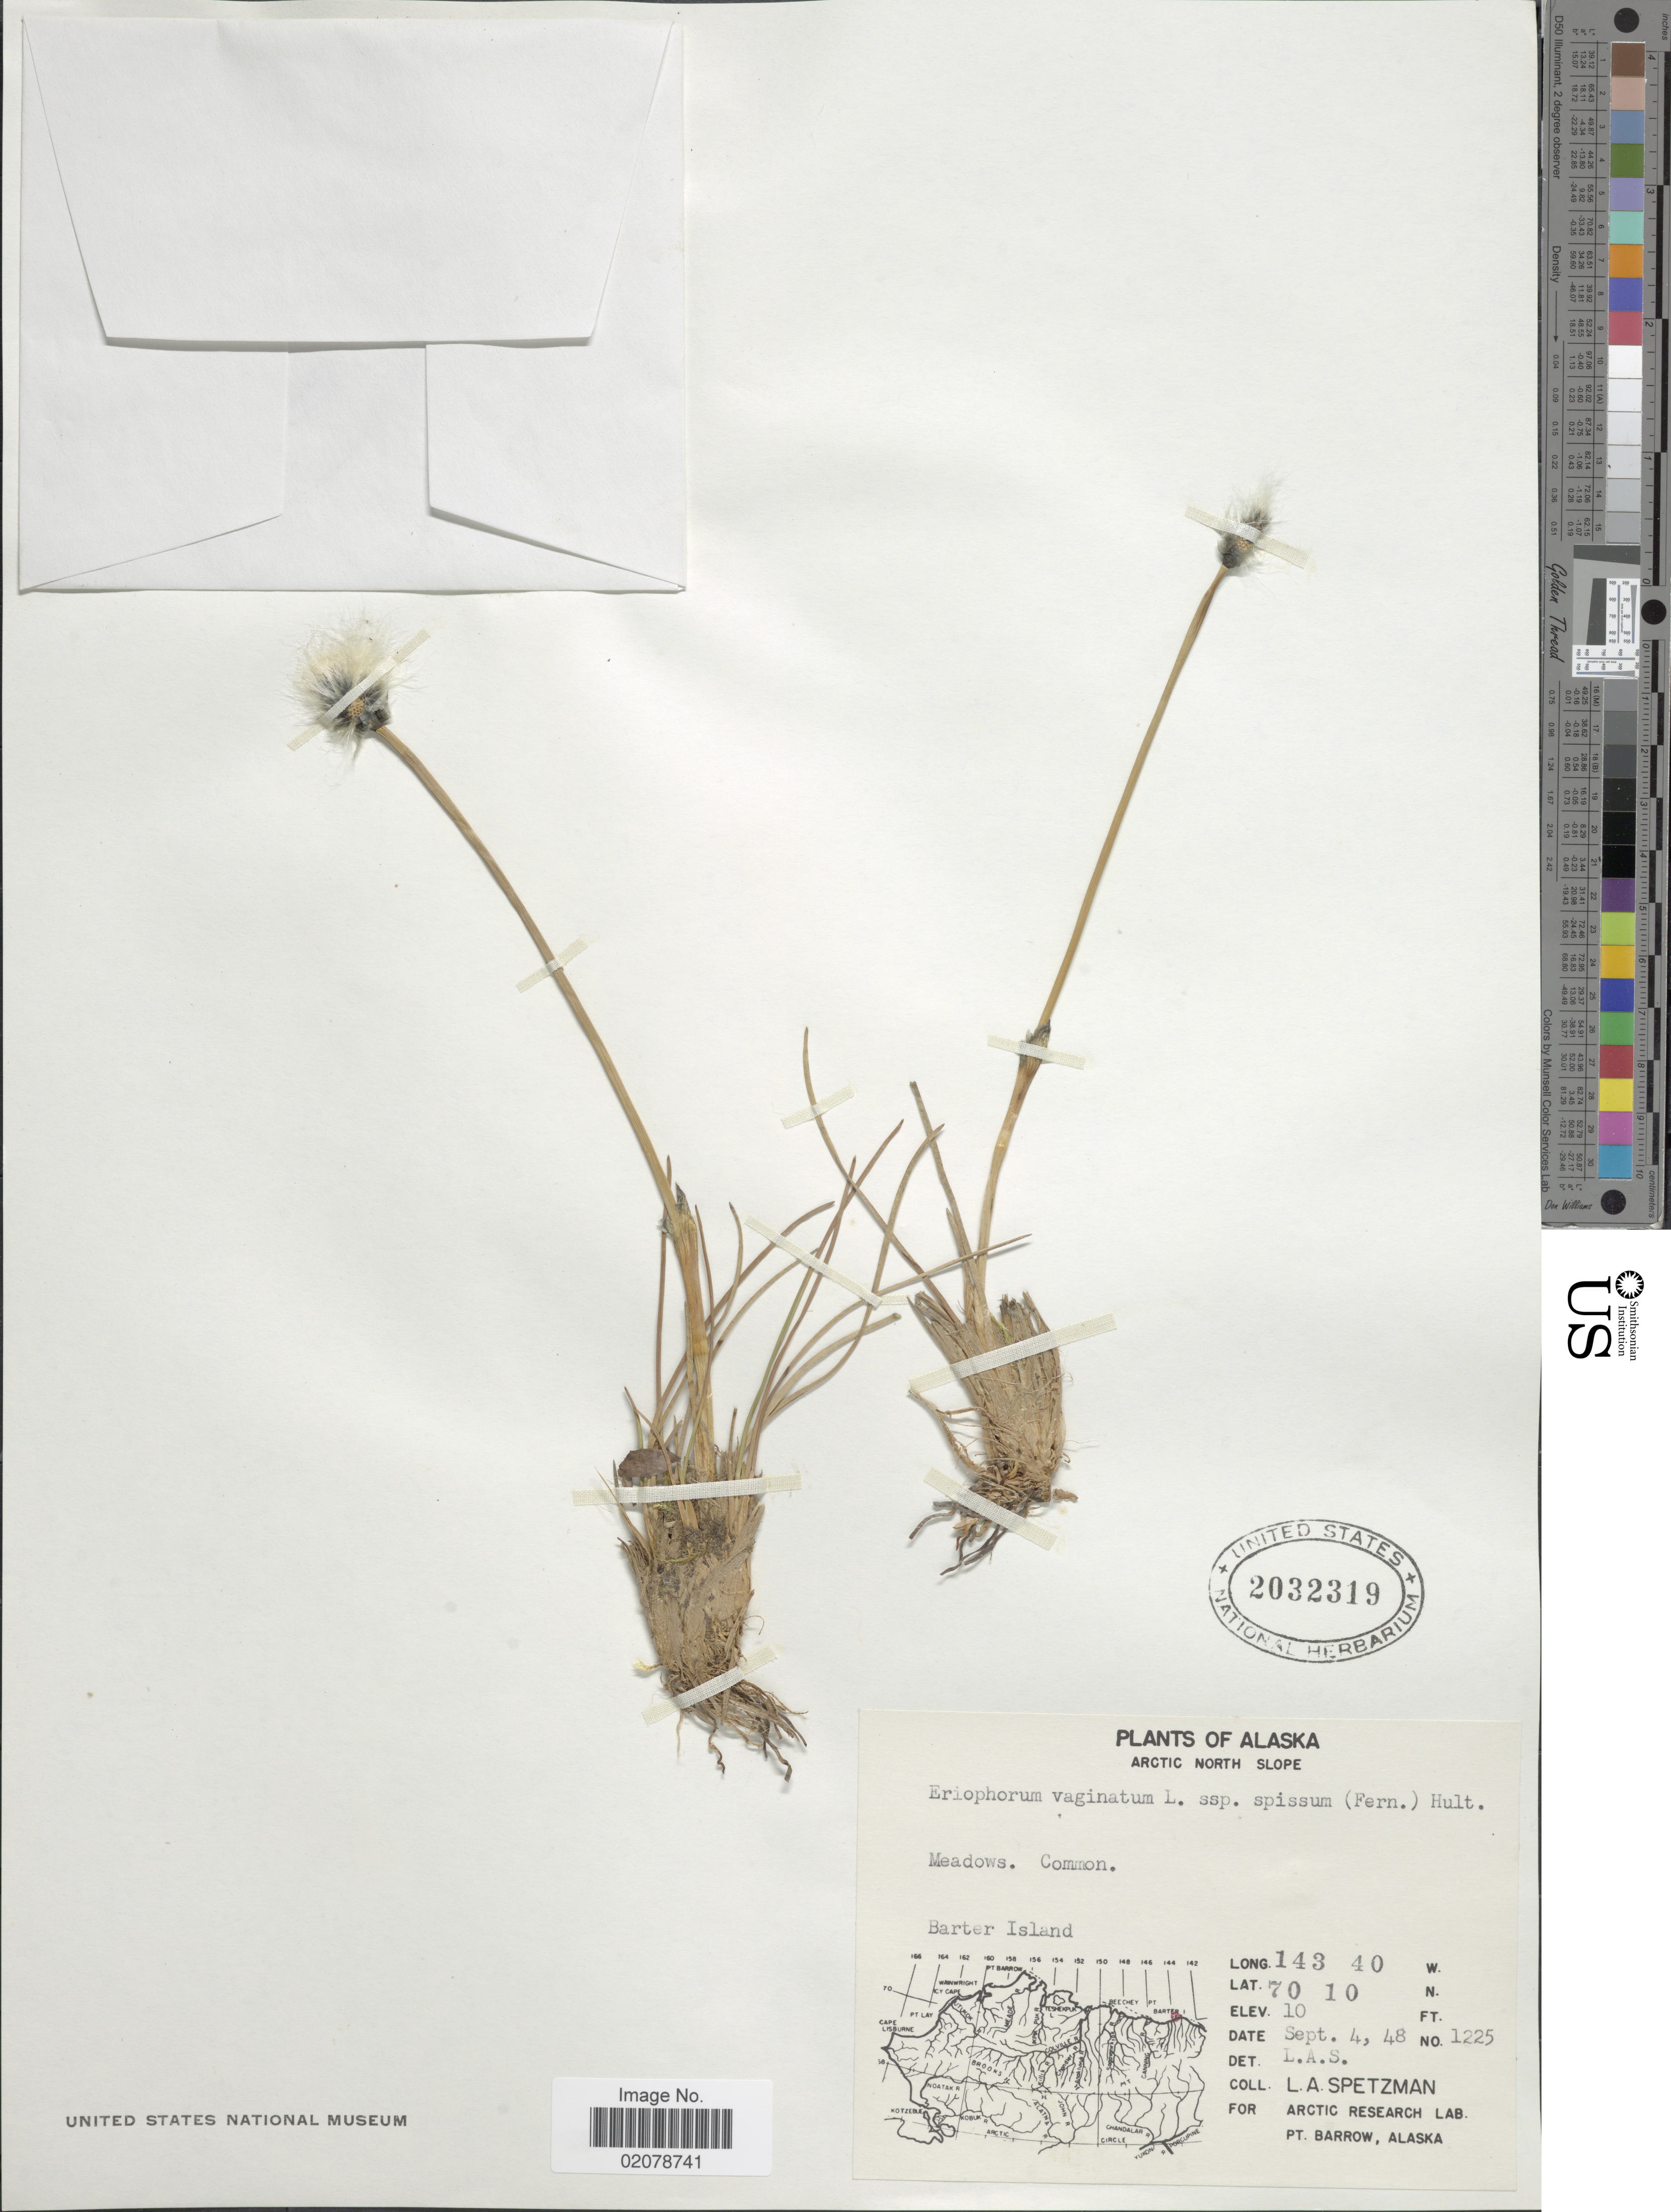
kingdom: Plantae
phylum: Tracheophyta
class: Liliopsida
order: Poales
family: Cyperaceae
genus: Eriophorum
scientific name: Eriophorum vaginatum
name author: L.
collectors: L. Spetzman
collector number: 1225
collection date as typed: Transcribed d/m/y: 4/9/48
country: United States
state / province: Alaska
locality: Arctic north slope. Barter Island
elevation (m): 3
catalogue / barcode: US 2032319